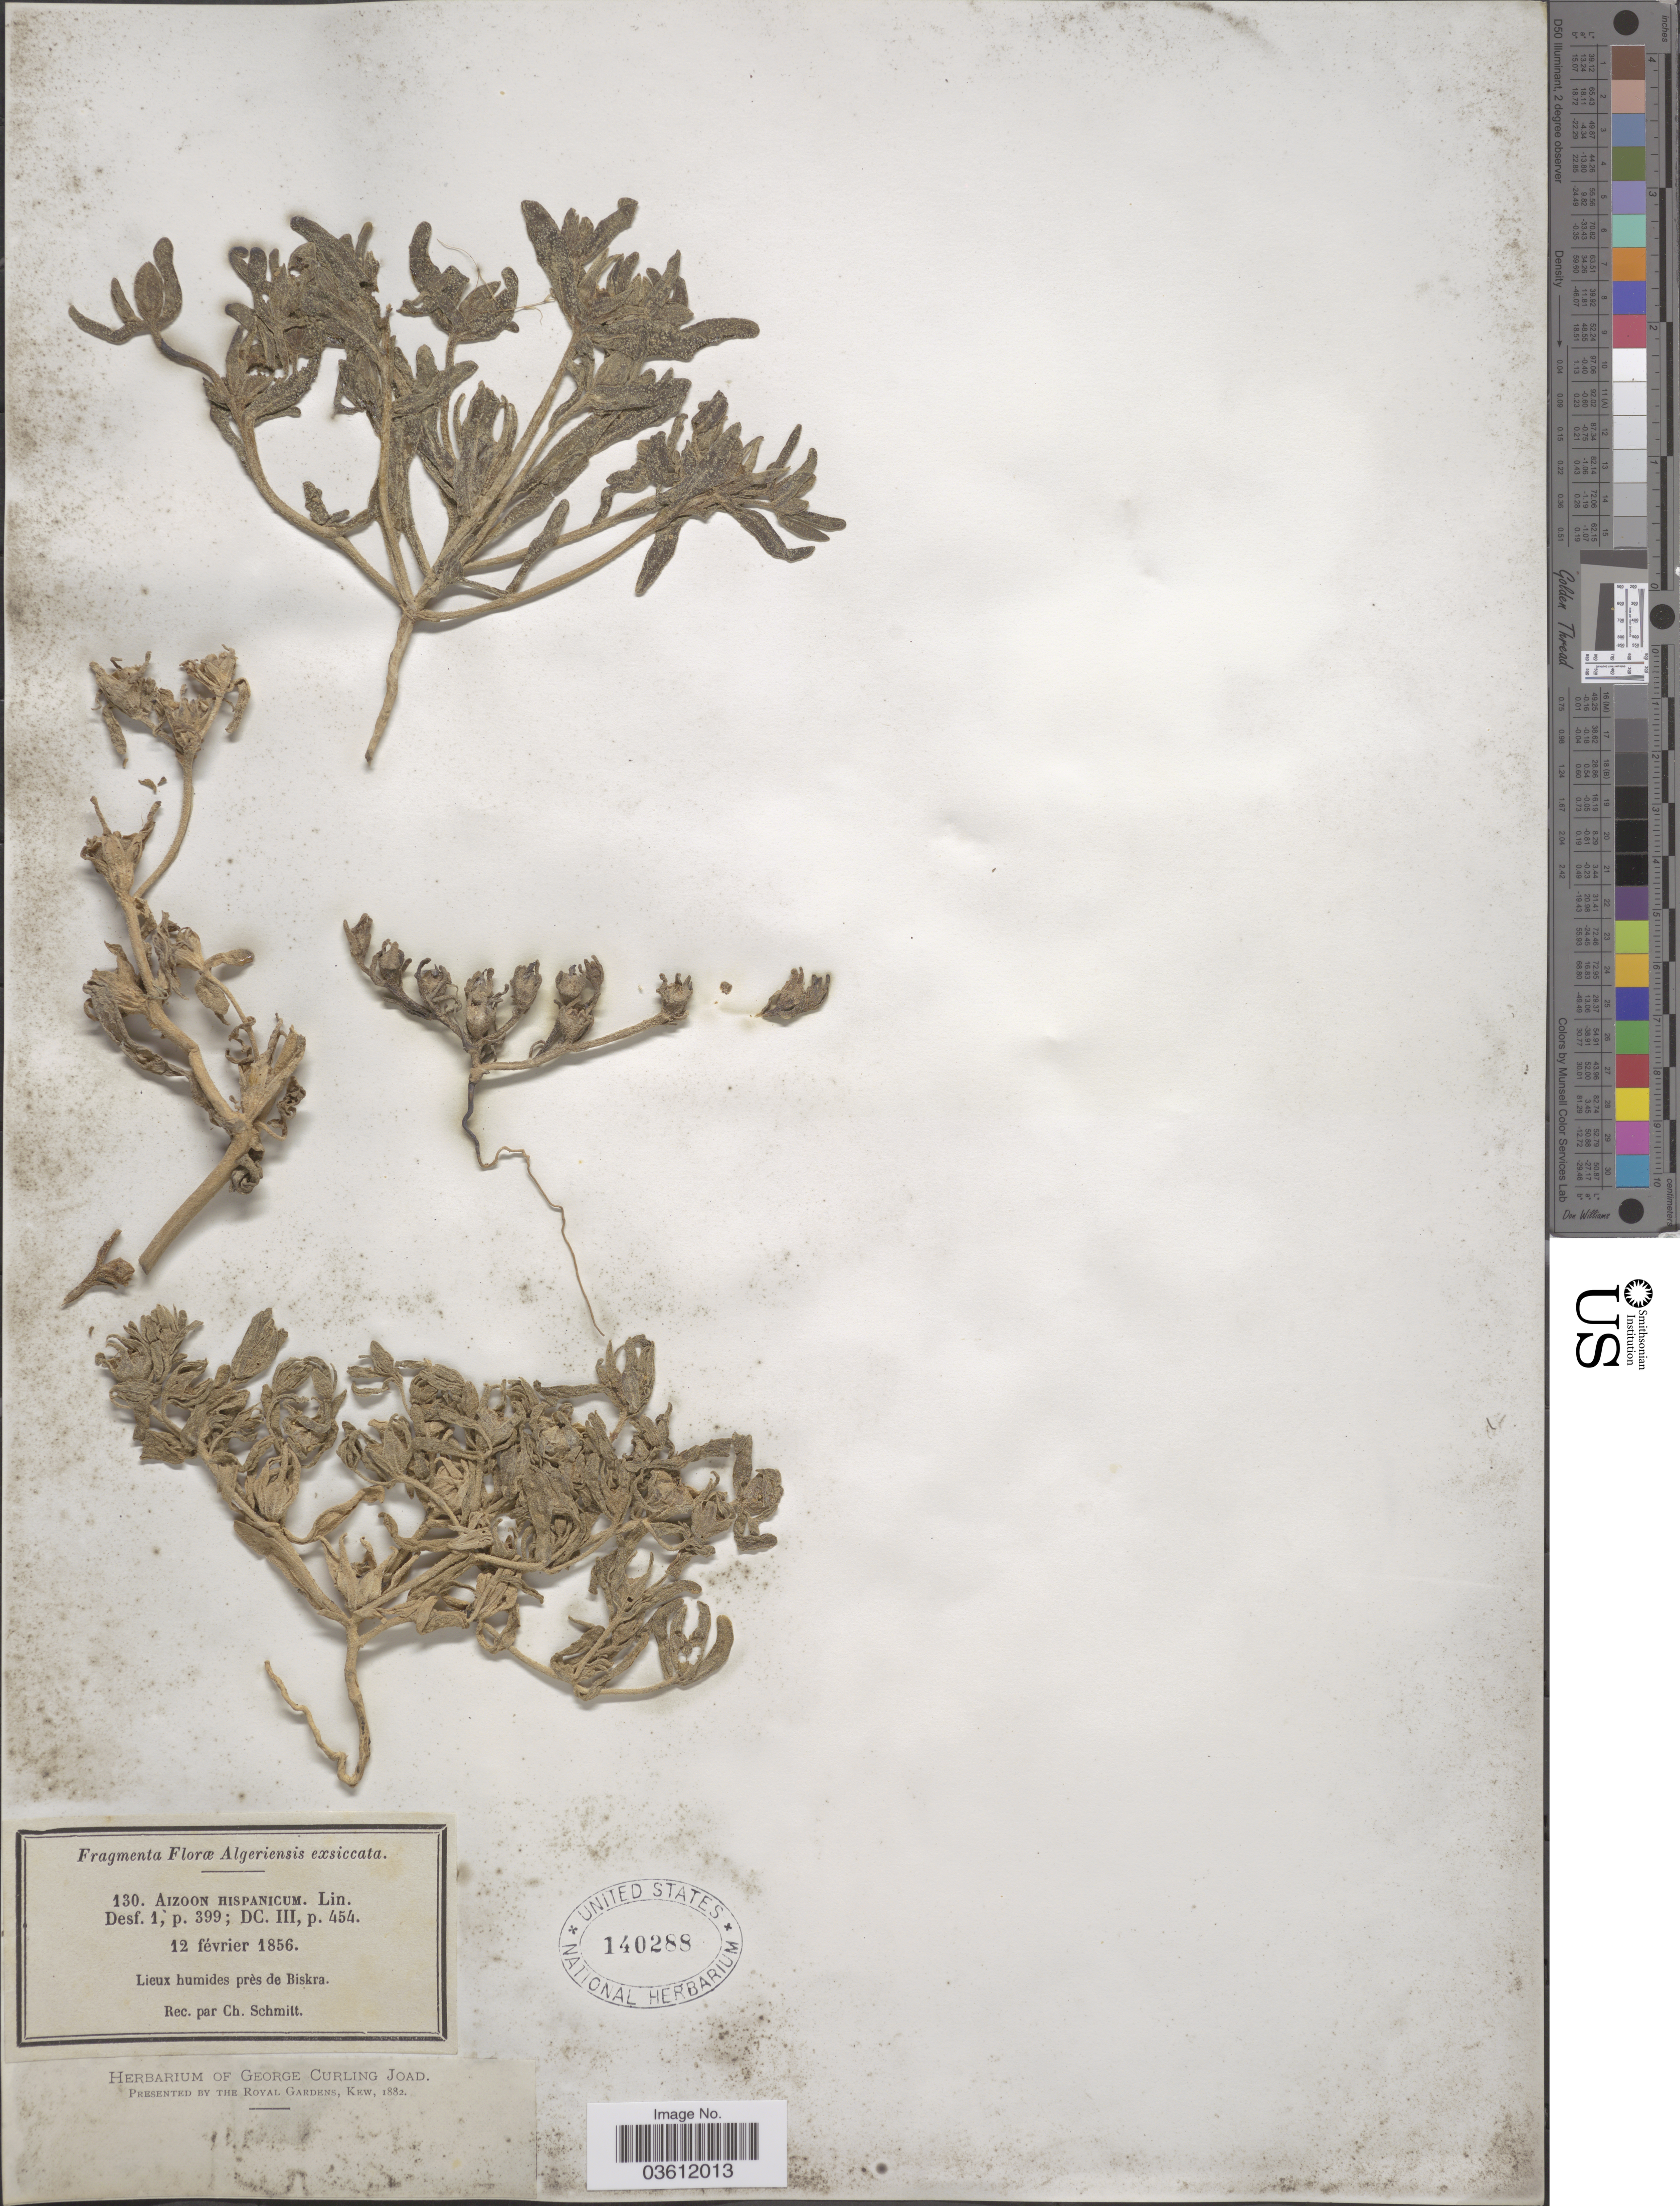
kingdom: Plantae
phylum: Tracheophyta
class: Magnoliopsida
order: Caryophyllales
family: Aizoaceae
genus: Aizoanthemopsis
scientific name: Aizoanthemopsis hispanica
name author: (L.) Klak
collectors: C. Schmitt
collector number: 130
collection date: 1856-02-12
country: Algeria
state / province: Biskra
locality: Lieux humides près de Biskra.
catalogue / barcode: US 140288